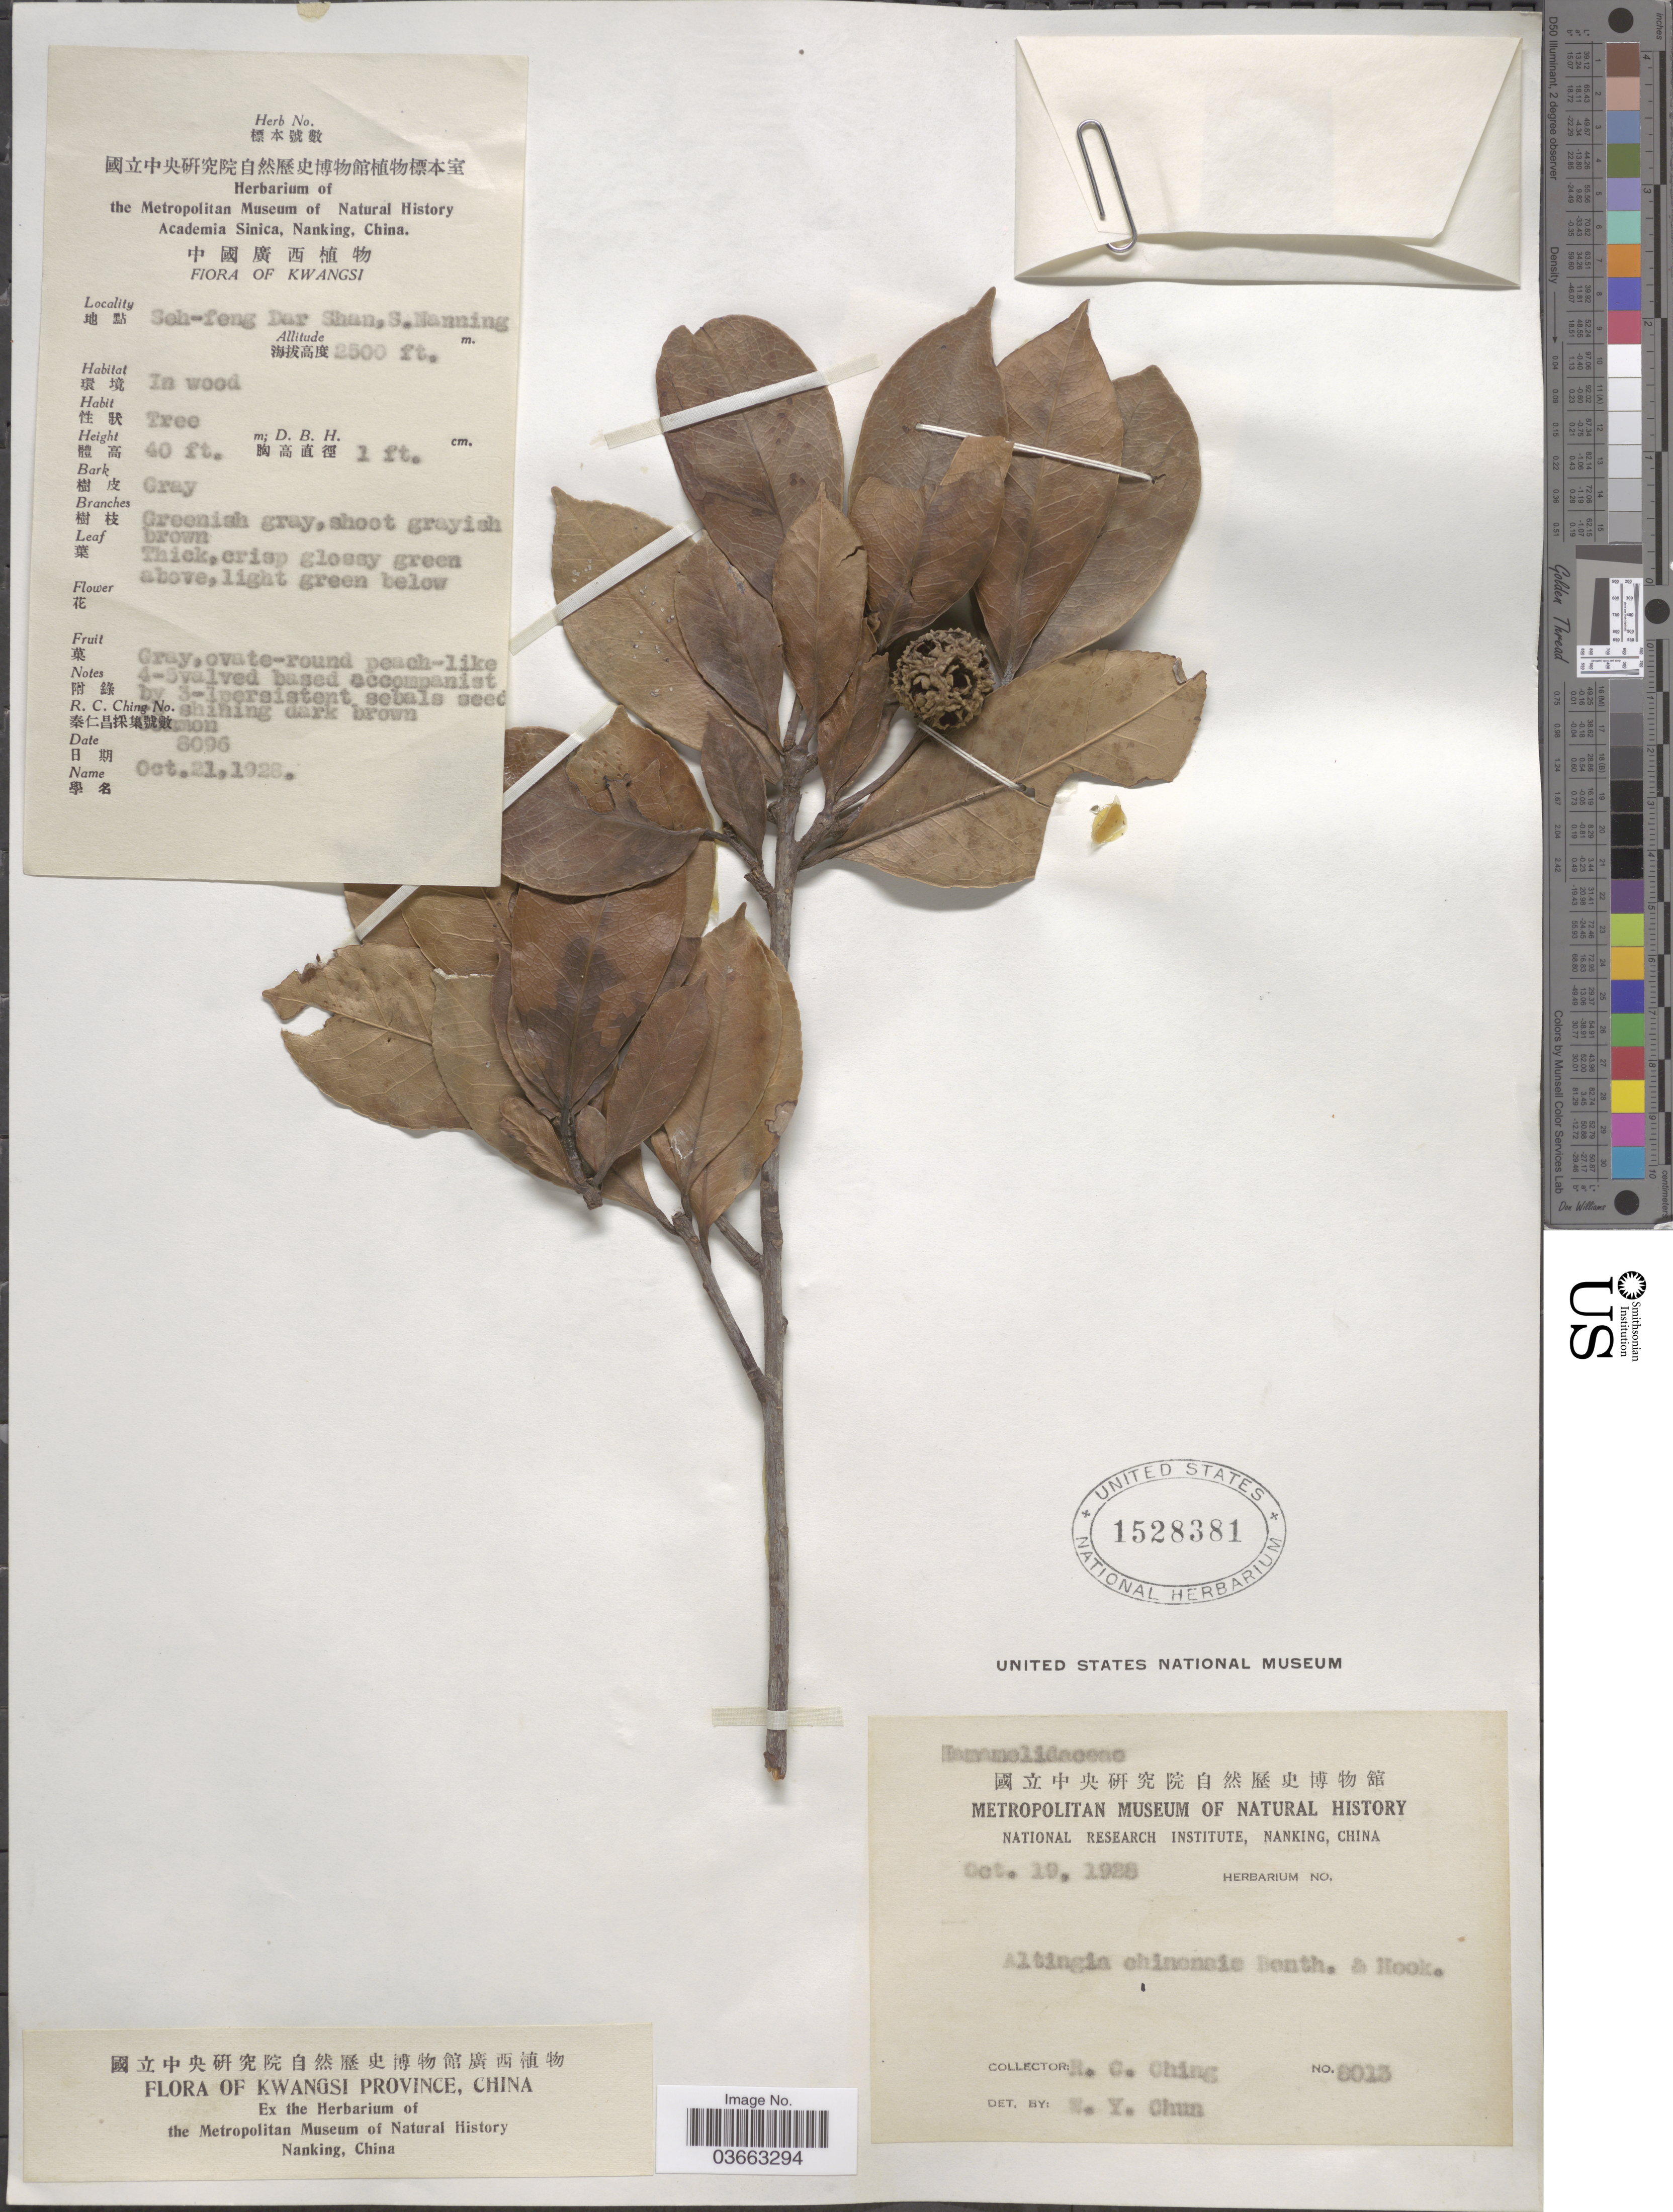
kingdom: Plantae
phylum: Tracheophyta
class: Magnoliopsida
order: Saxifragales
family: Altingiaceae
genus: Liquidambar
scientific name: Liquidambar chinensis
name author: Champ.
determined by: Strong, Mark T., (BOT), Smithsonian Institution - National Museum of Natural History (UNITED STATES)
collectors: R. C. Ching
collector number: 8013/8096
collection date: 1928-10-19/1928-10-21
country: China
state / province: Guangxi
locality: Kwangsi Province. Kwangsi. Seh-feng Dar Shan, S. Nanning.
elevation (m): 762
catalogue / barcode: US 1528381